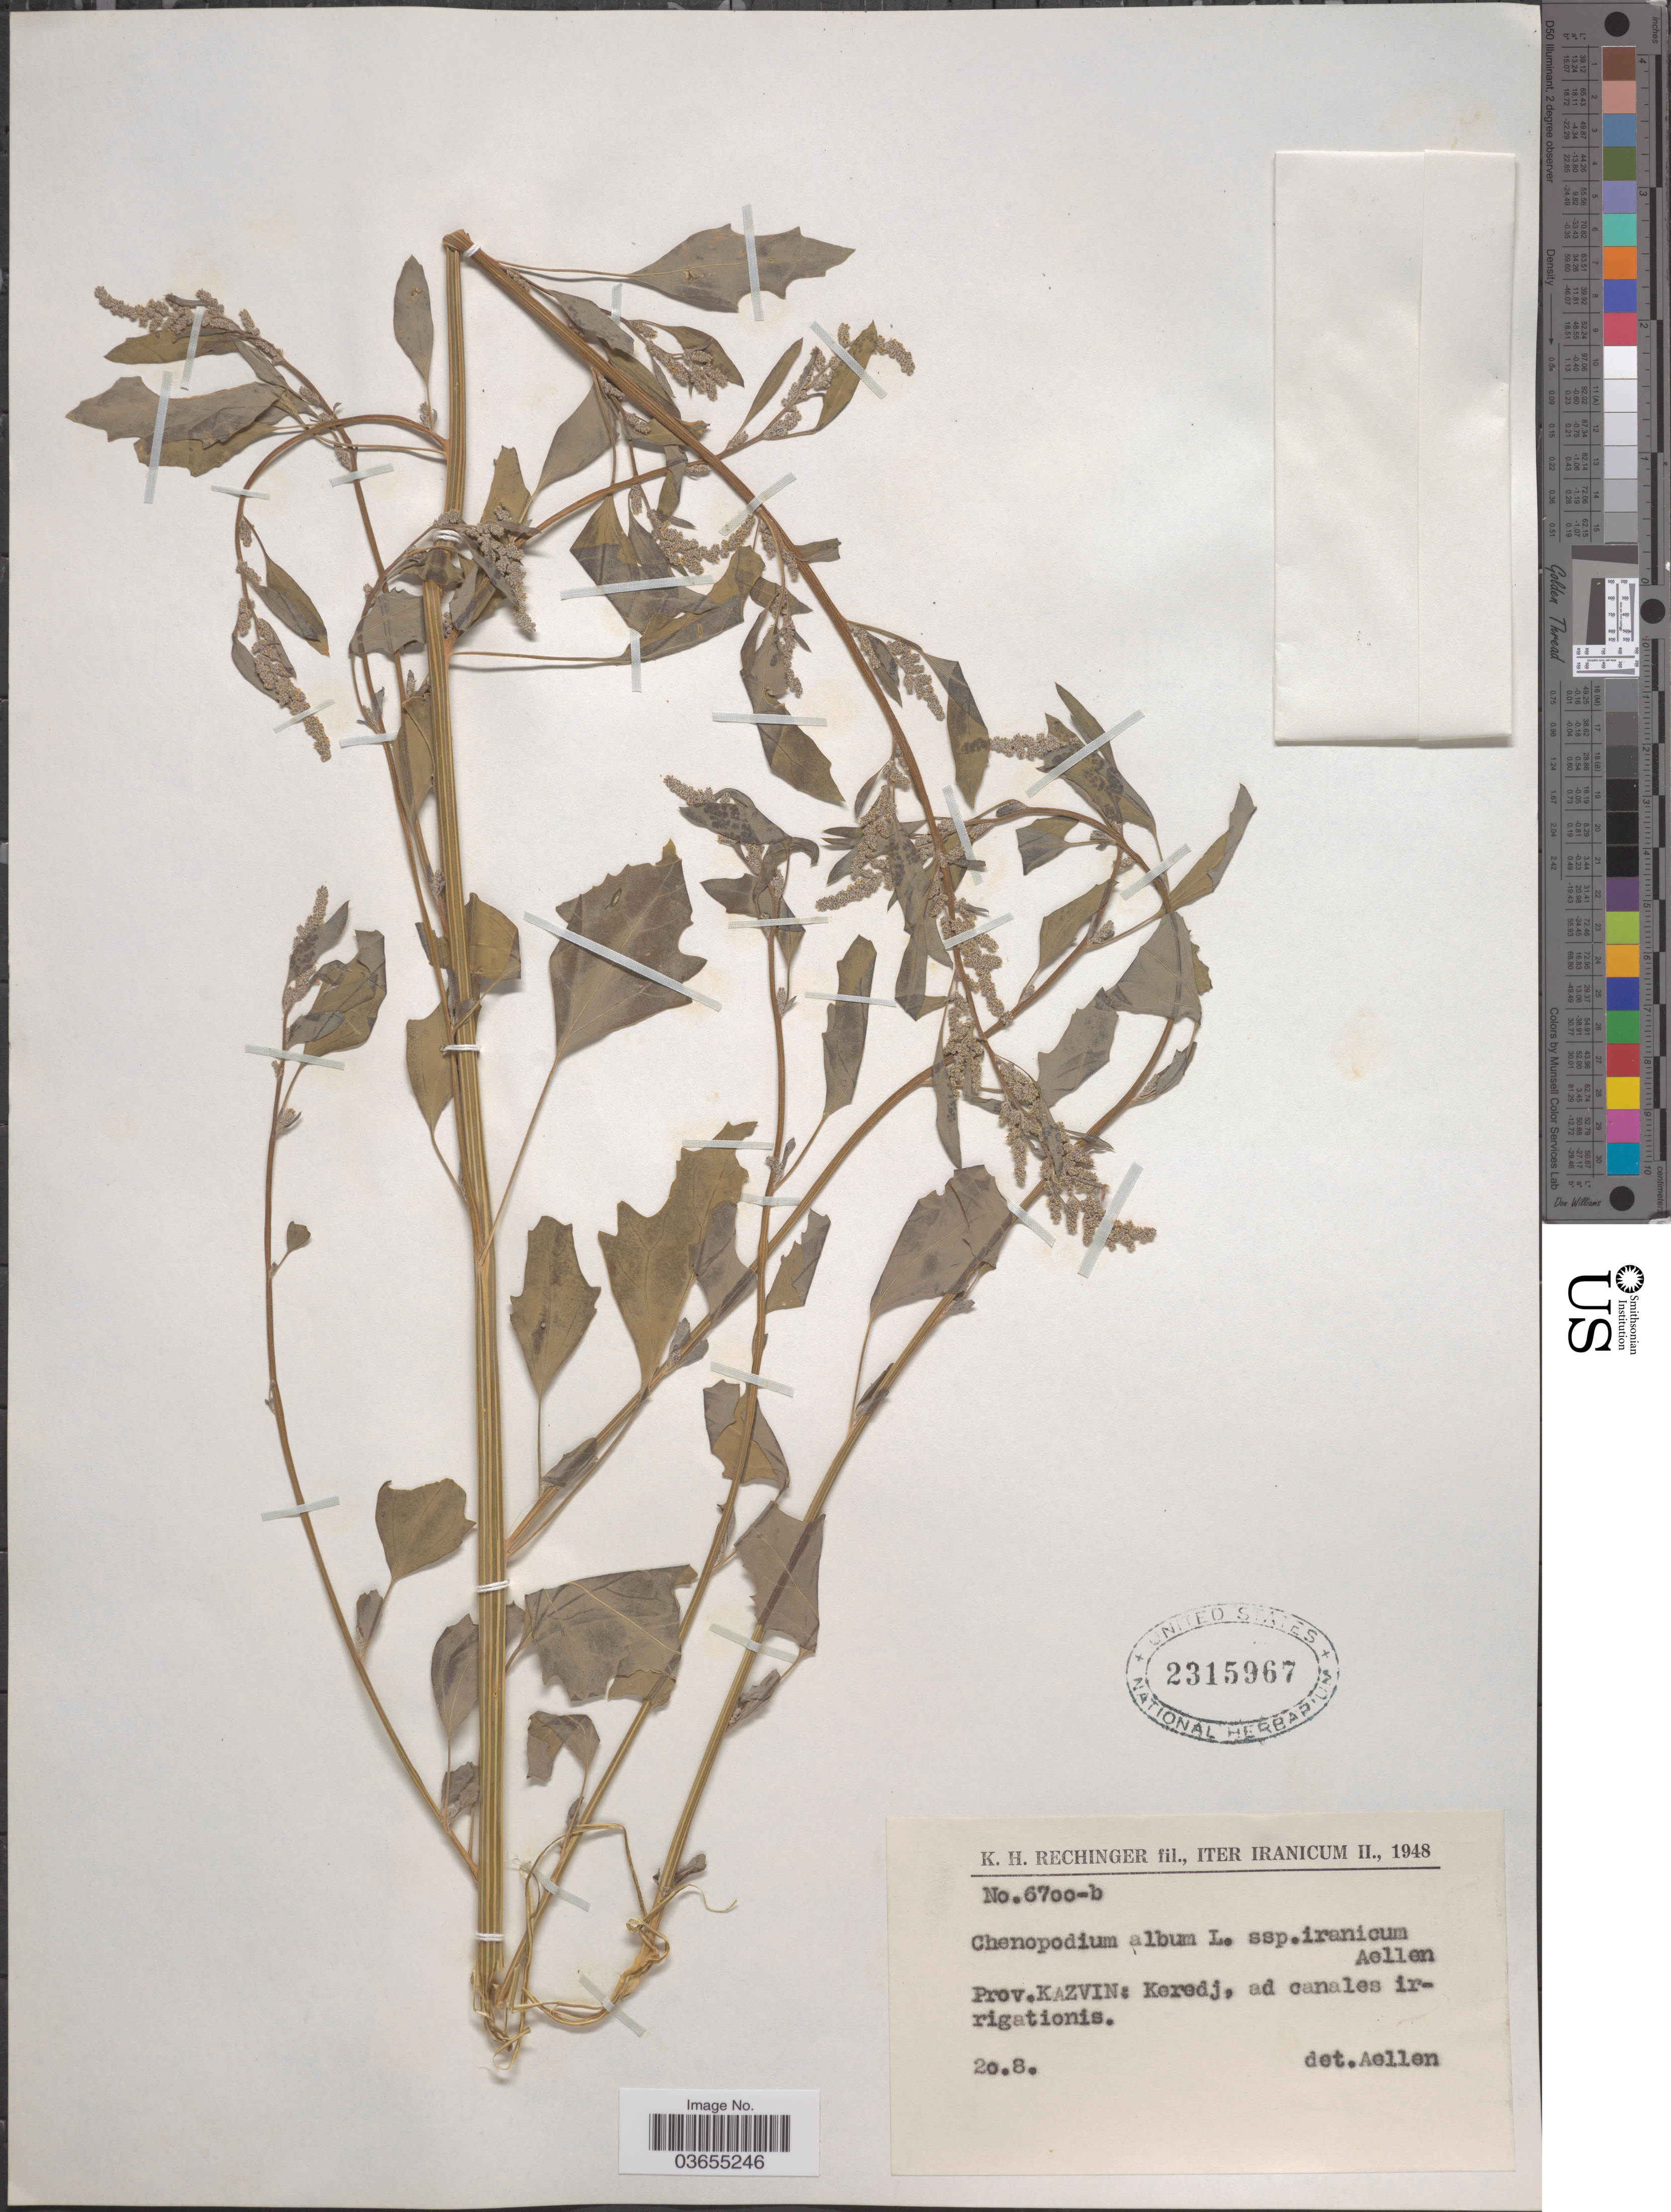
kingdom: Plantae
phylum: Tracheophyta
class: Magnoliopsida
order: Caryophyllales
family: Amaranthaceae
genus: Chenopodium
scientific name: Chenopodium album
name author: L.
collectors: K. H. Rechinger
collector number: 6700-b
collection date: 1948-08-20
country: Iran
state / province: Qazvin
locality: Prov. Kazvin: Keredj, ad canales irrigationis.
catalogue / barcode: US 2315967